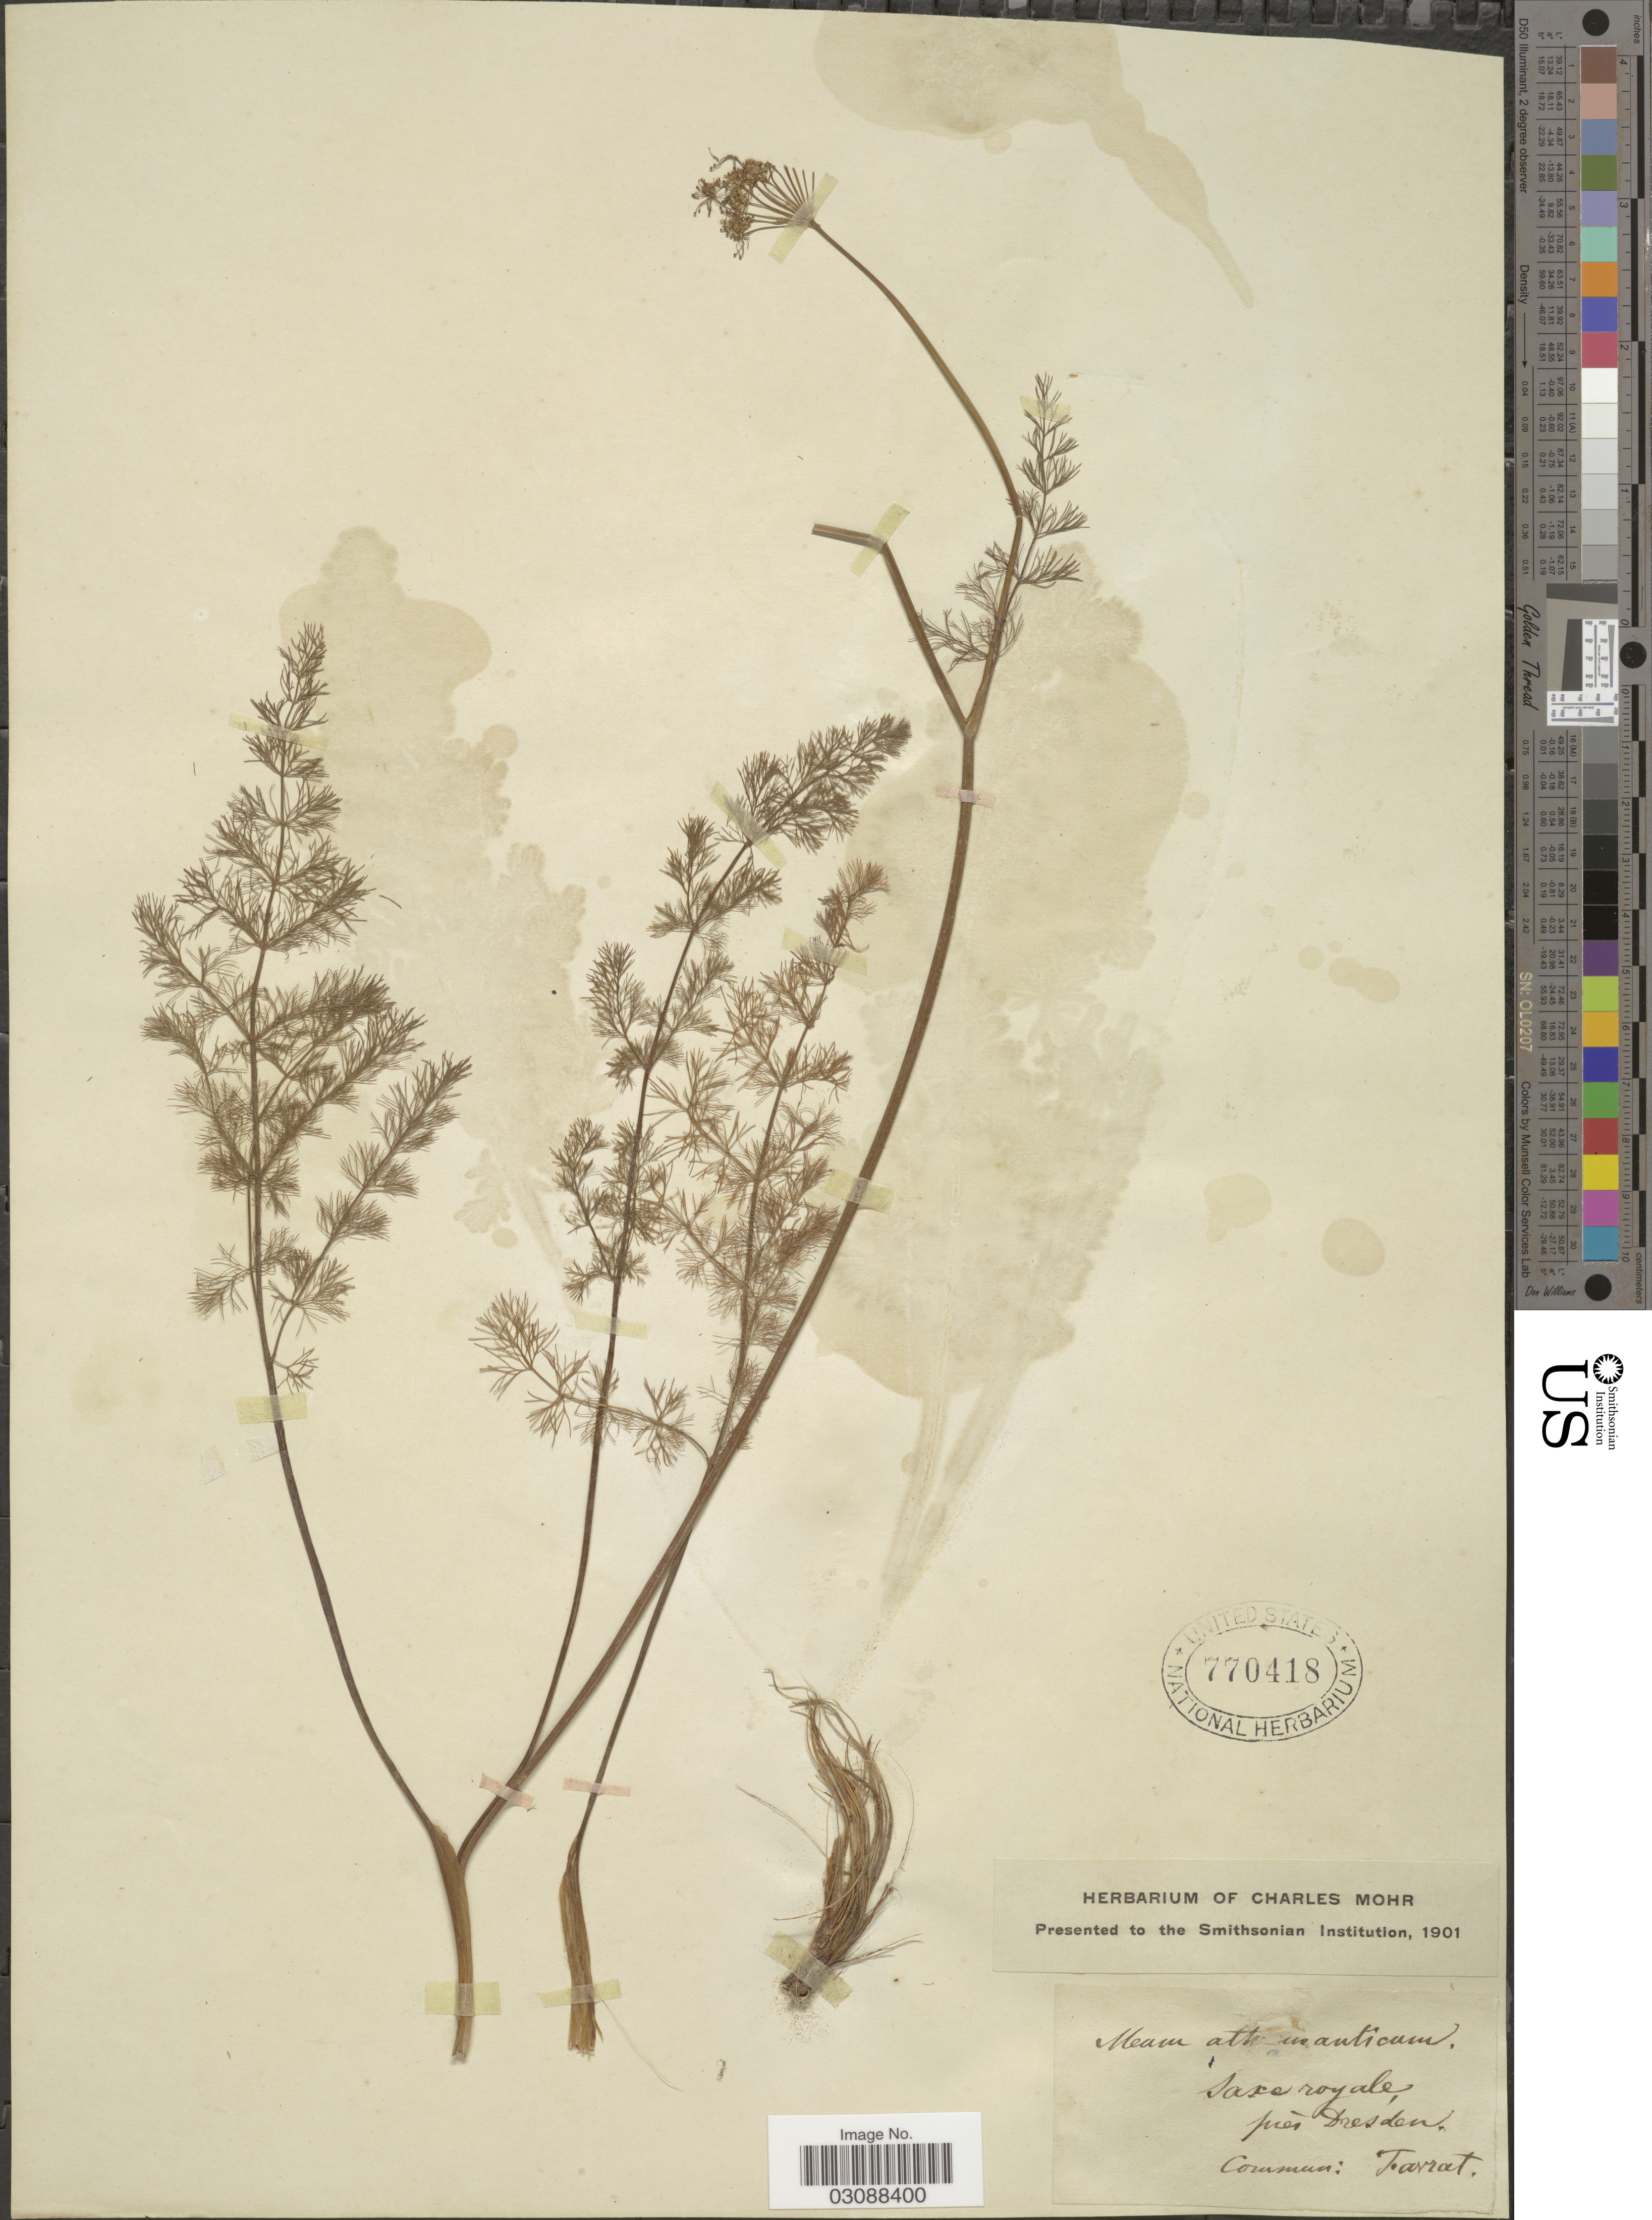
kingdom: Plantae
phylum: Tracheophyta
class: Magnoliopsida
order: Apiales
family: Apiaceae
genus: Meum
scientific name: Meum athamanticum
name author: Jacq.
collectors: ex herb. Charles Mohr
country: Germany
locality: Prés Dresden.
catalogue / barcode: US 770418